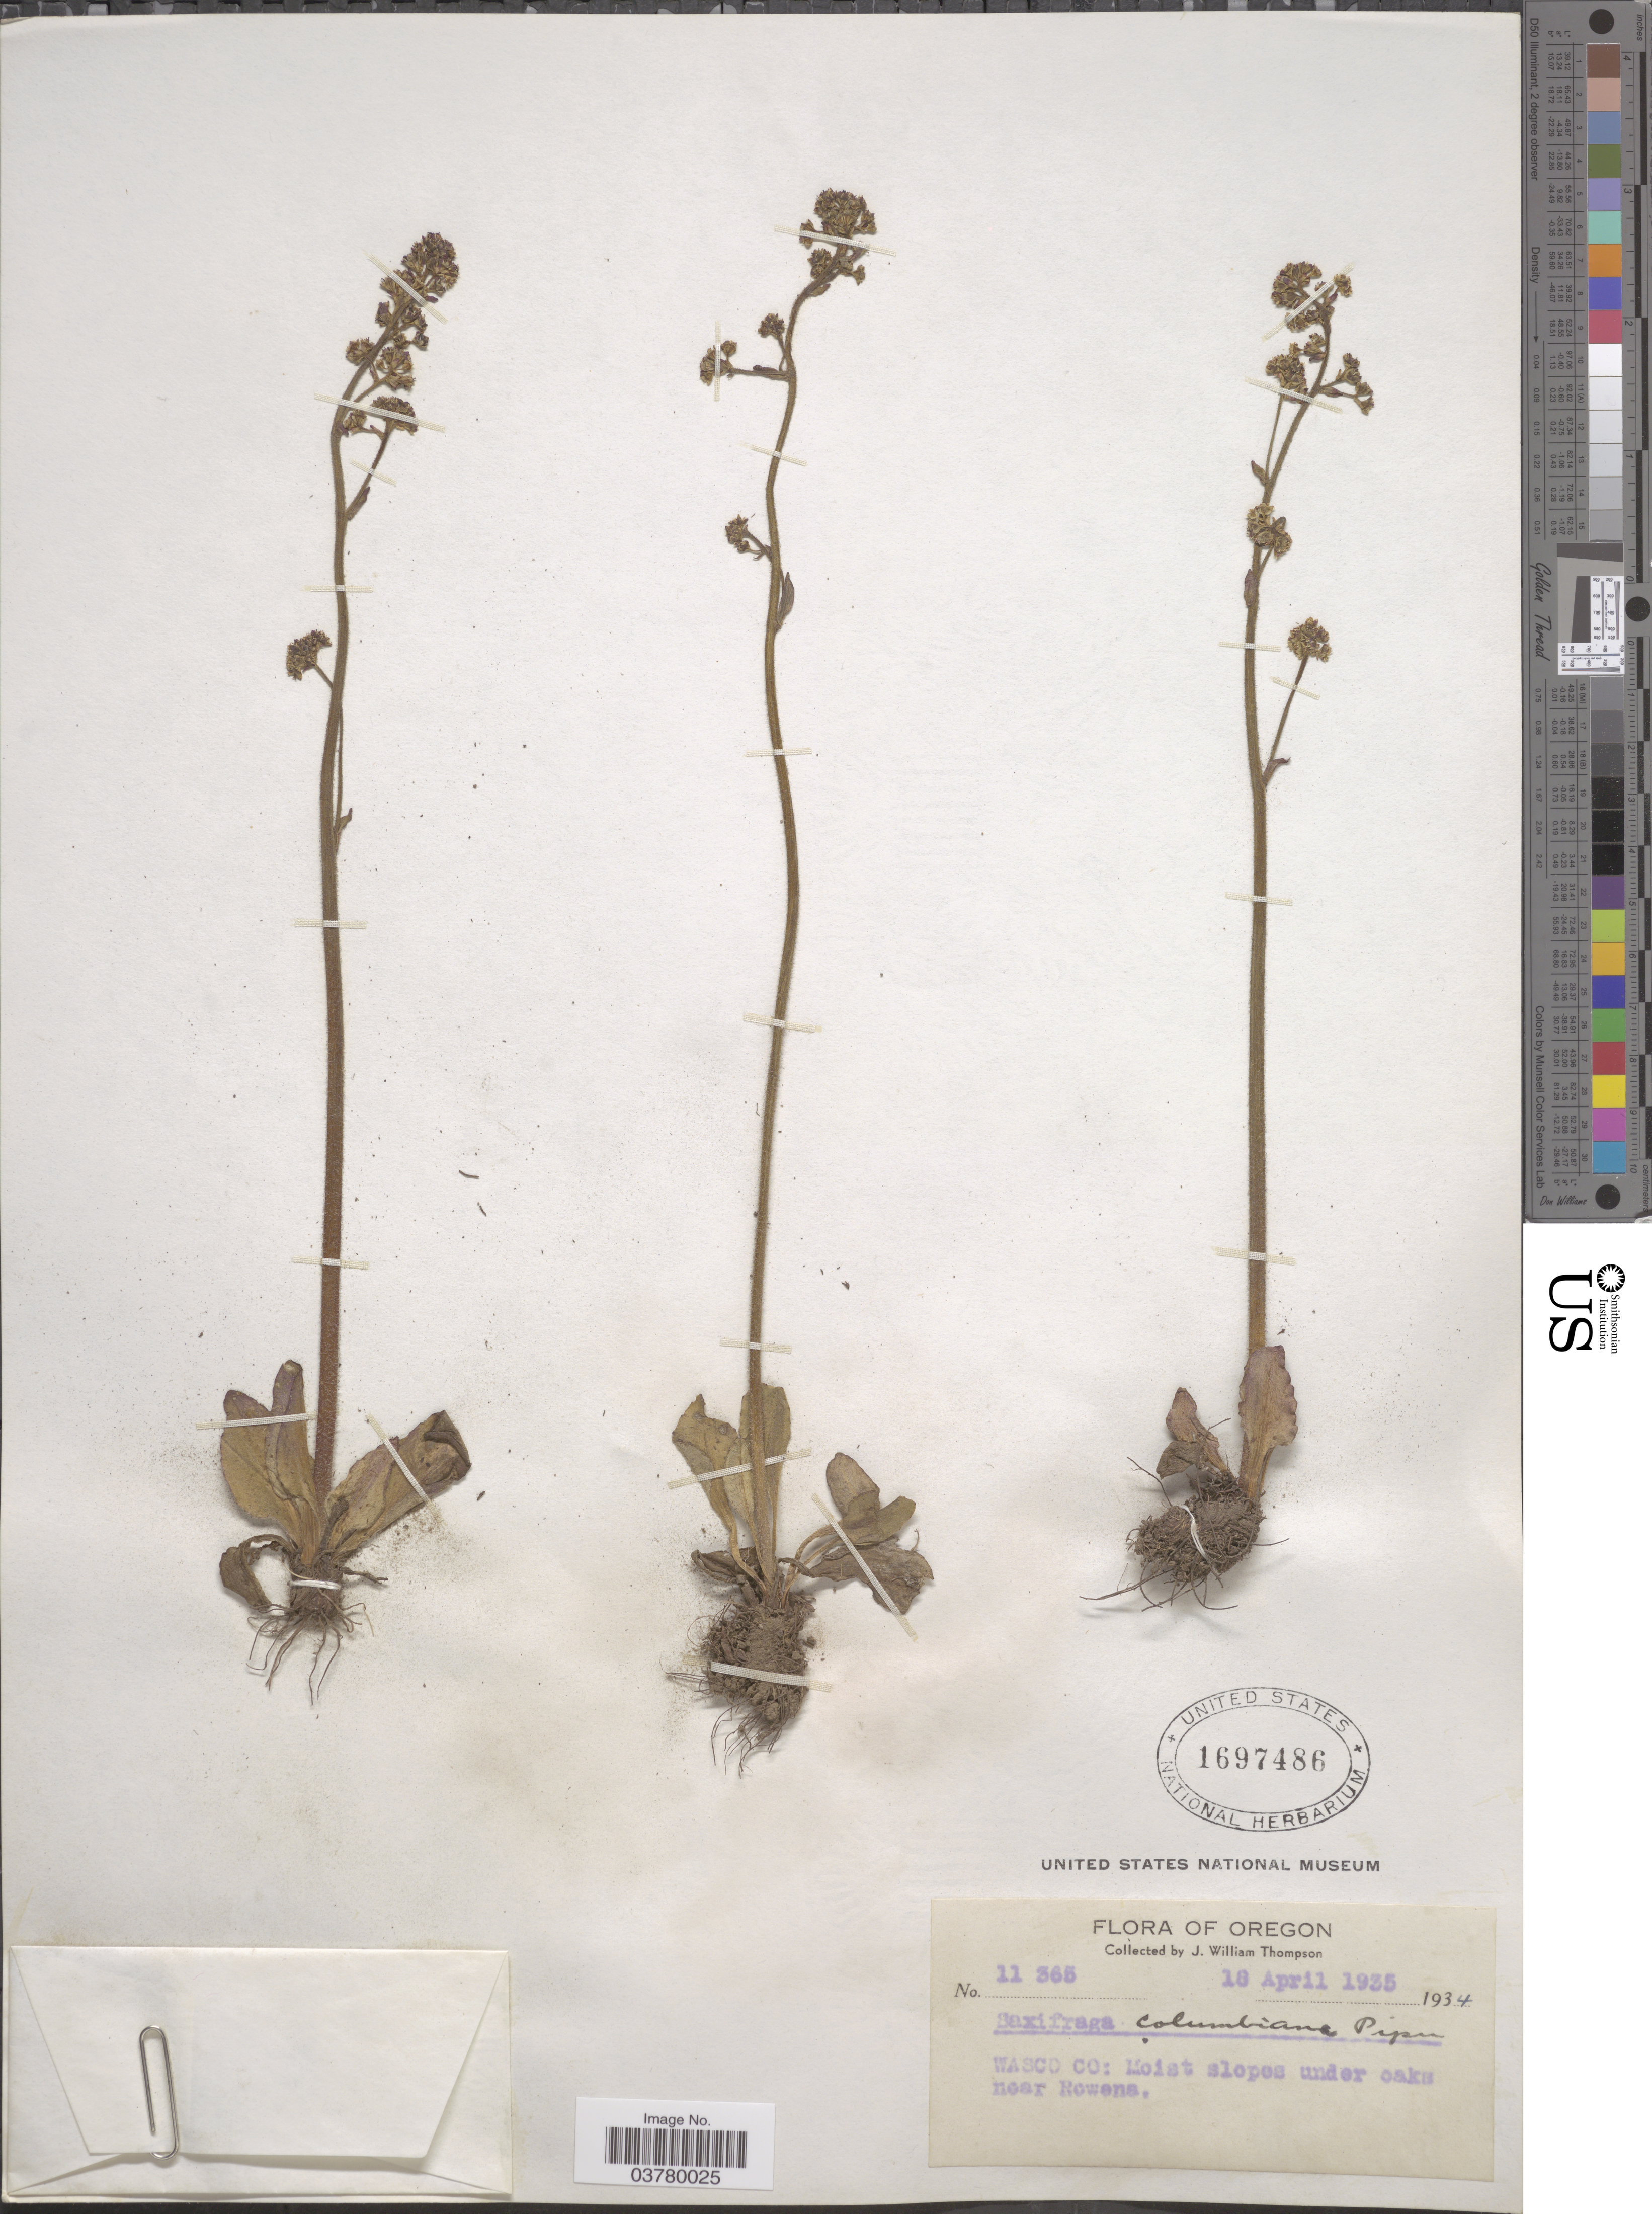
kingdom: Plantae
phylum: Tracheophyta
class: Magnoliopsida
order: Saxifragales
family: Saxifragaceae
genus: Micranthes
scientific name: Micranthes nidifica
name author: (Greene) Small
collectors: J. W. Thompson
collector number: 11365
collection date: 1935-04-18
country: United States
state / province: Oregon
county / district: Wasco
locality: Wasco Co: Moist slopes under Oaks near Rowens.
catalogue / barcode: US 1697486